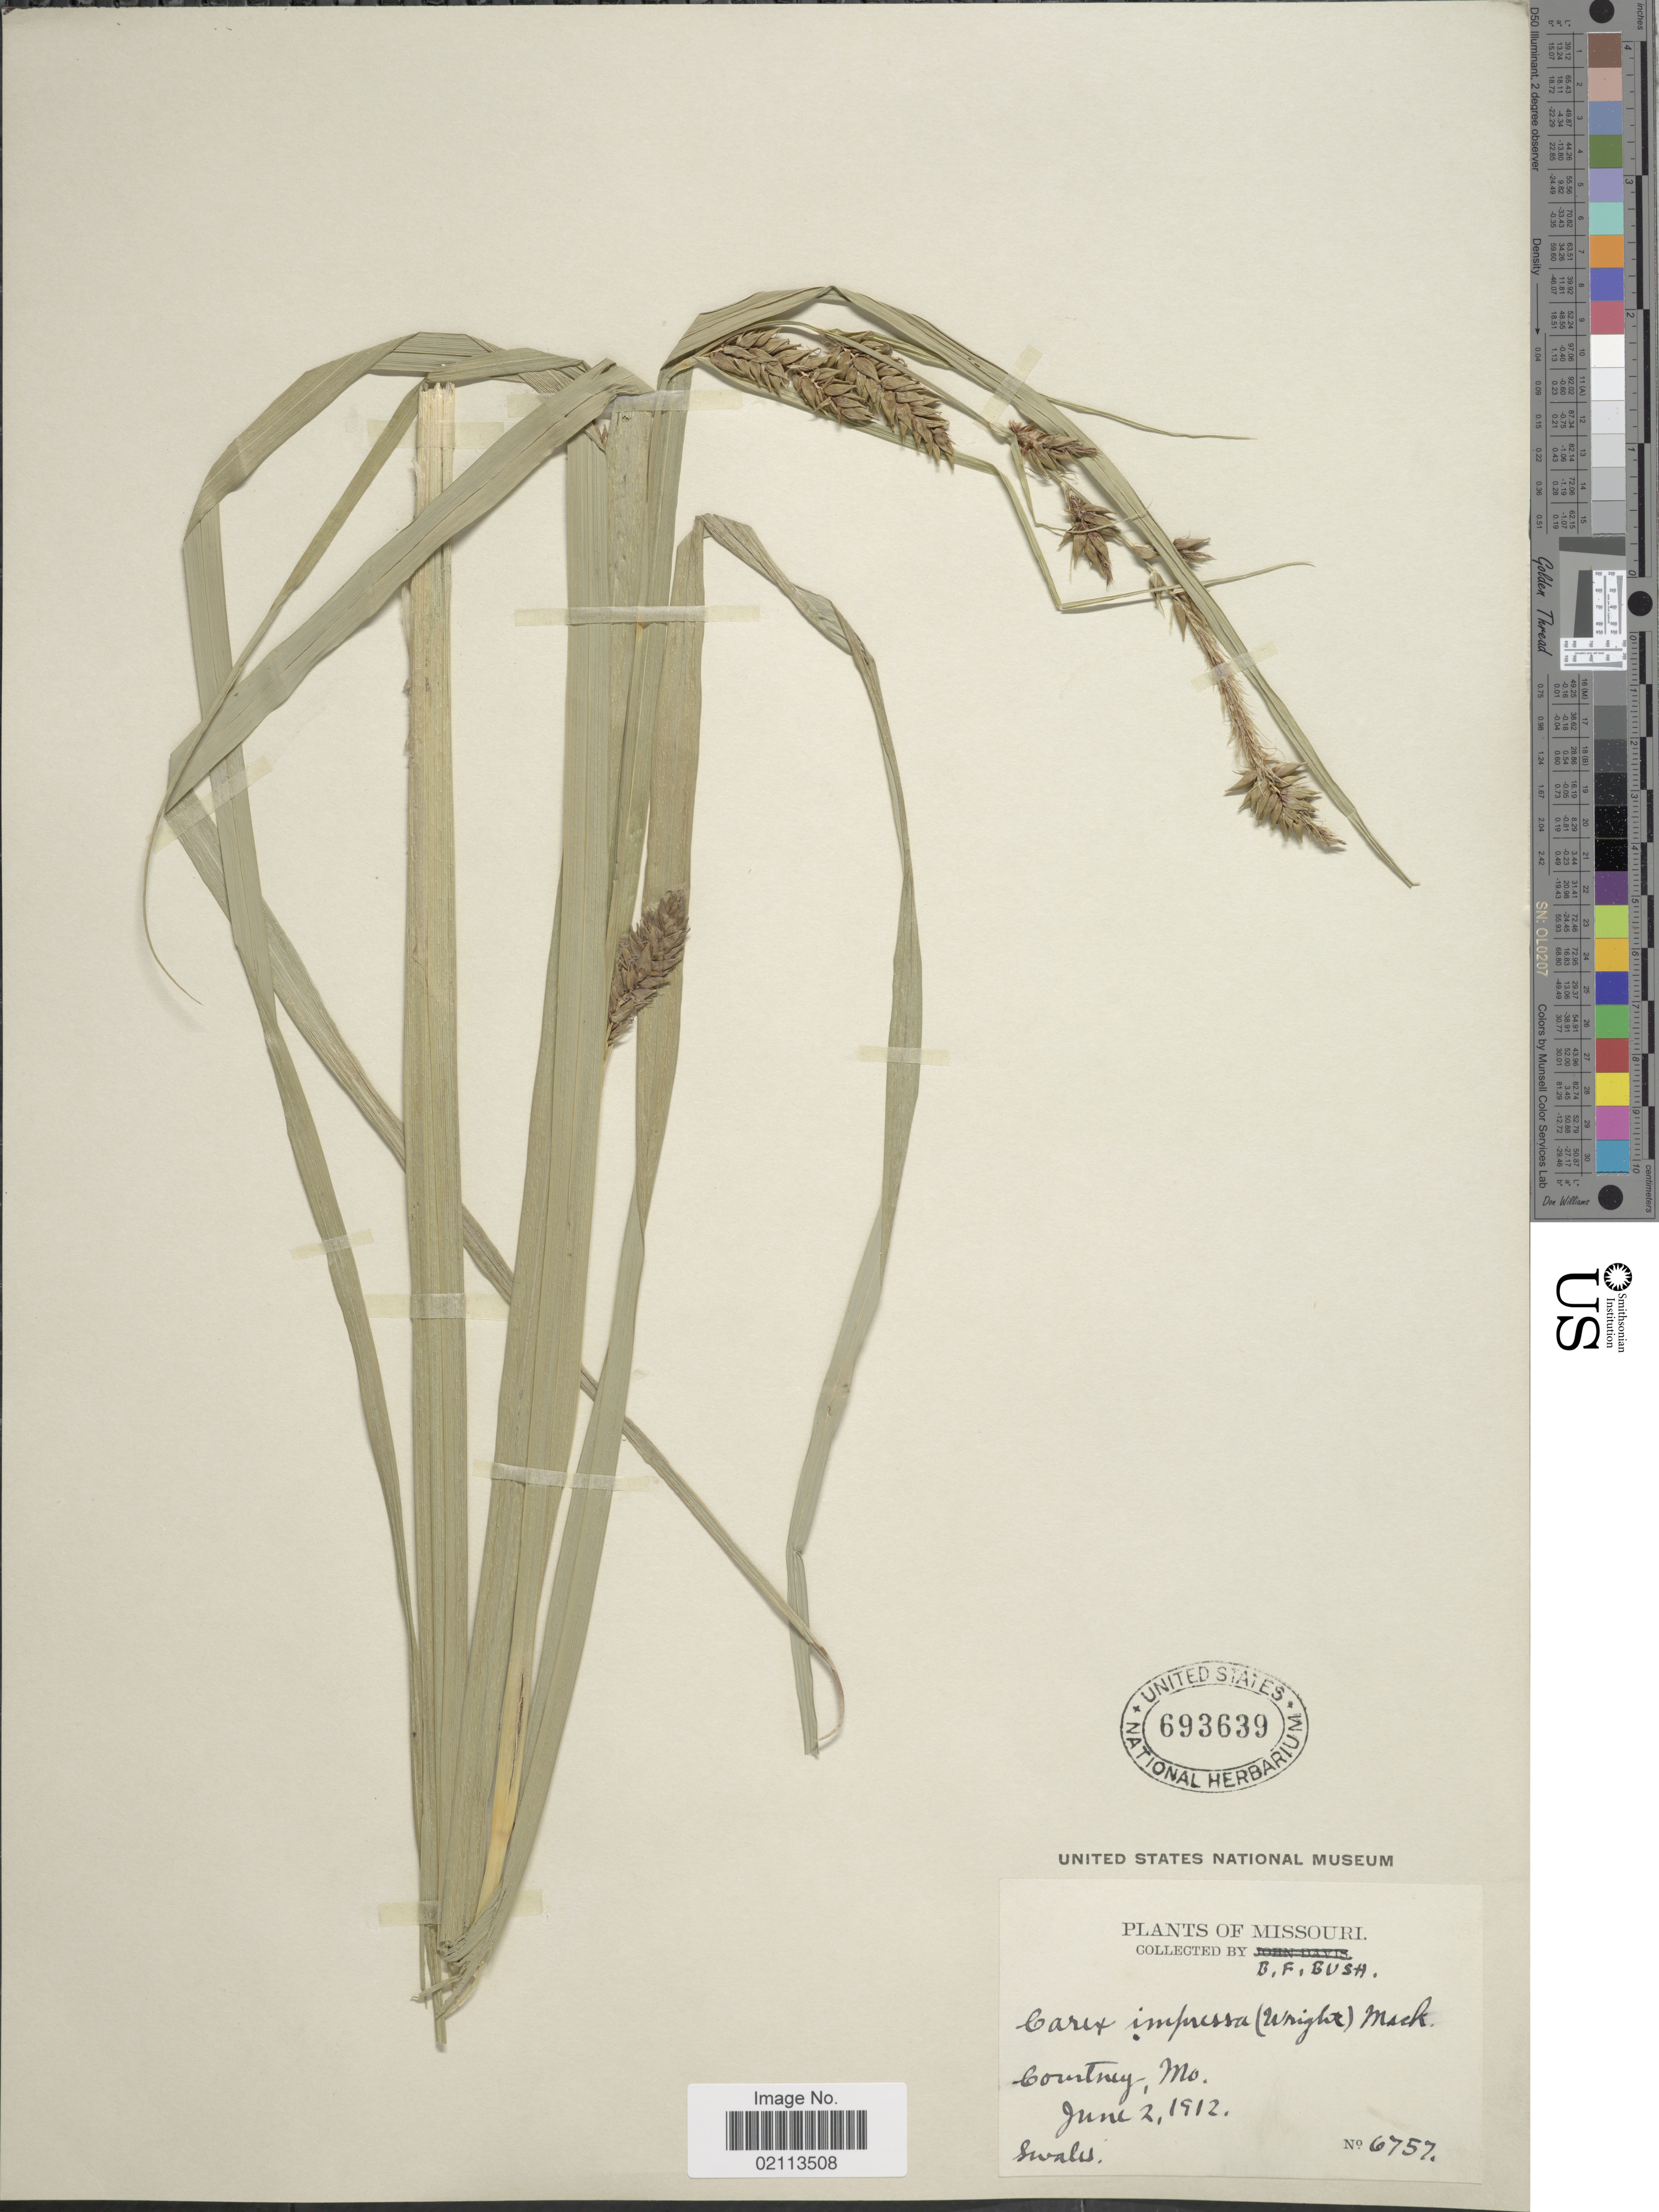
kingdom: Plantae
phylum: Tracheophyta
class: Liliopsida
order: Poales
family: Cyperaceae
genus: Carex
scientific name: Carex hyalinolepis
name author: Steud.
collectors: B. F. Bush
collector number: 6757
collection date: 1912-06-02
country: United States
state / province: Missouri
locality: Courtney, Swales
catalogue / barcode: US 693639